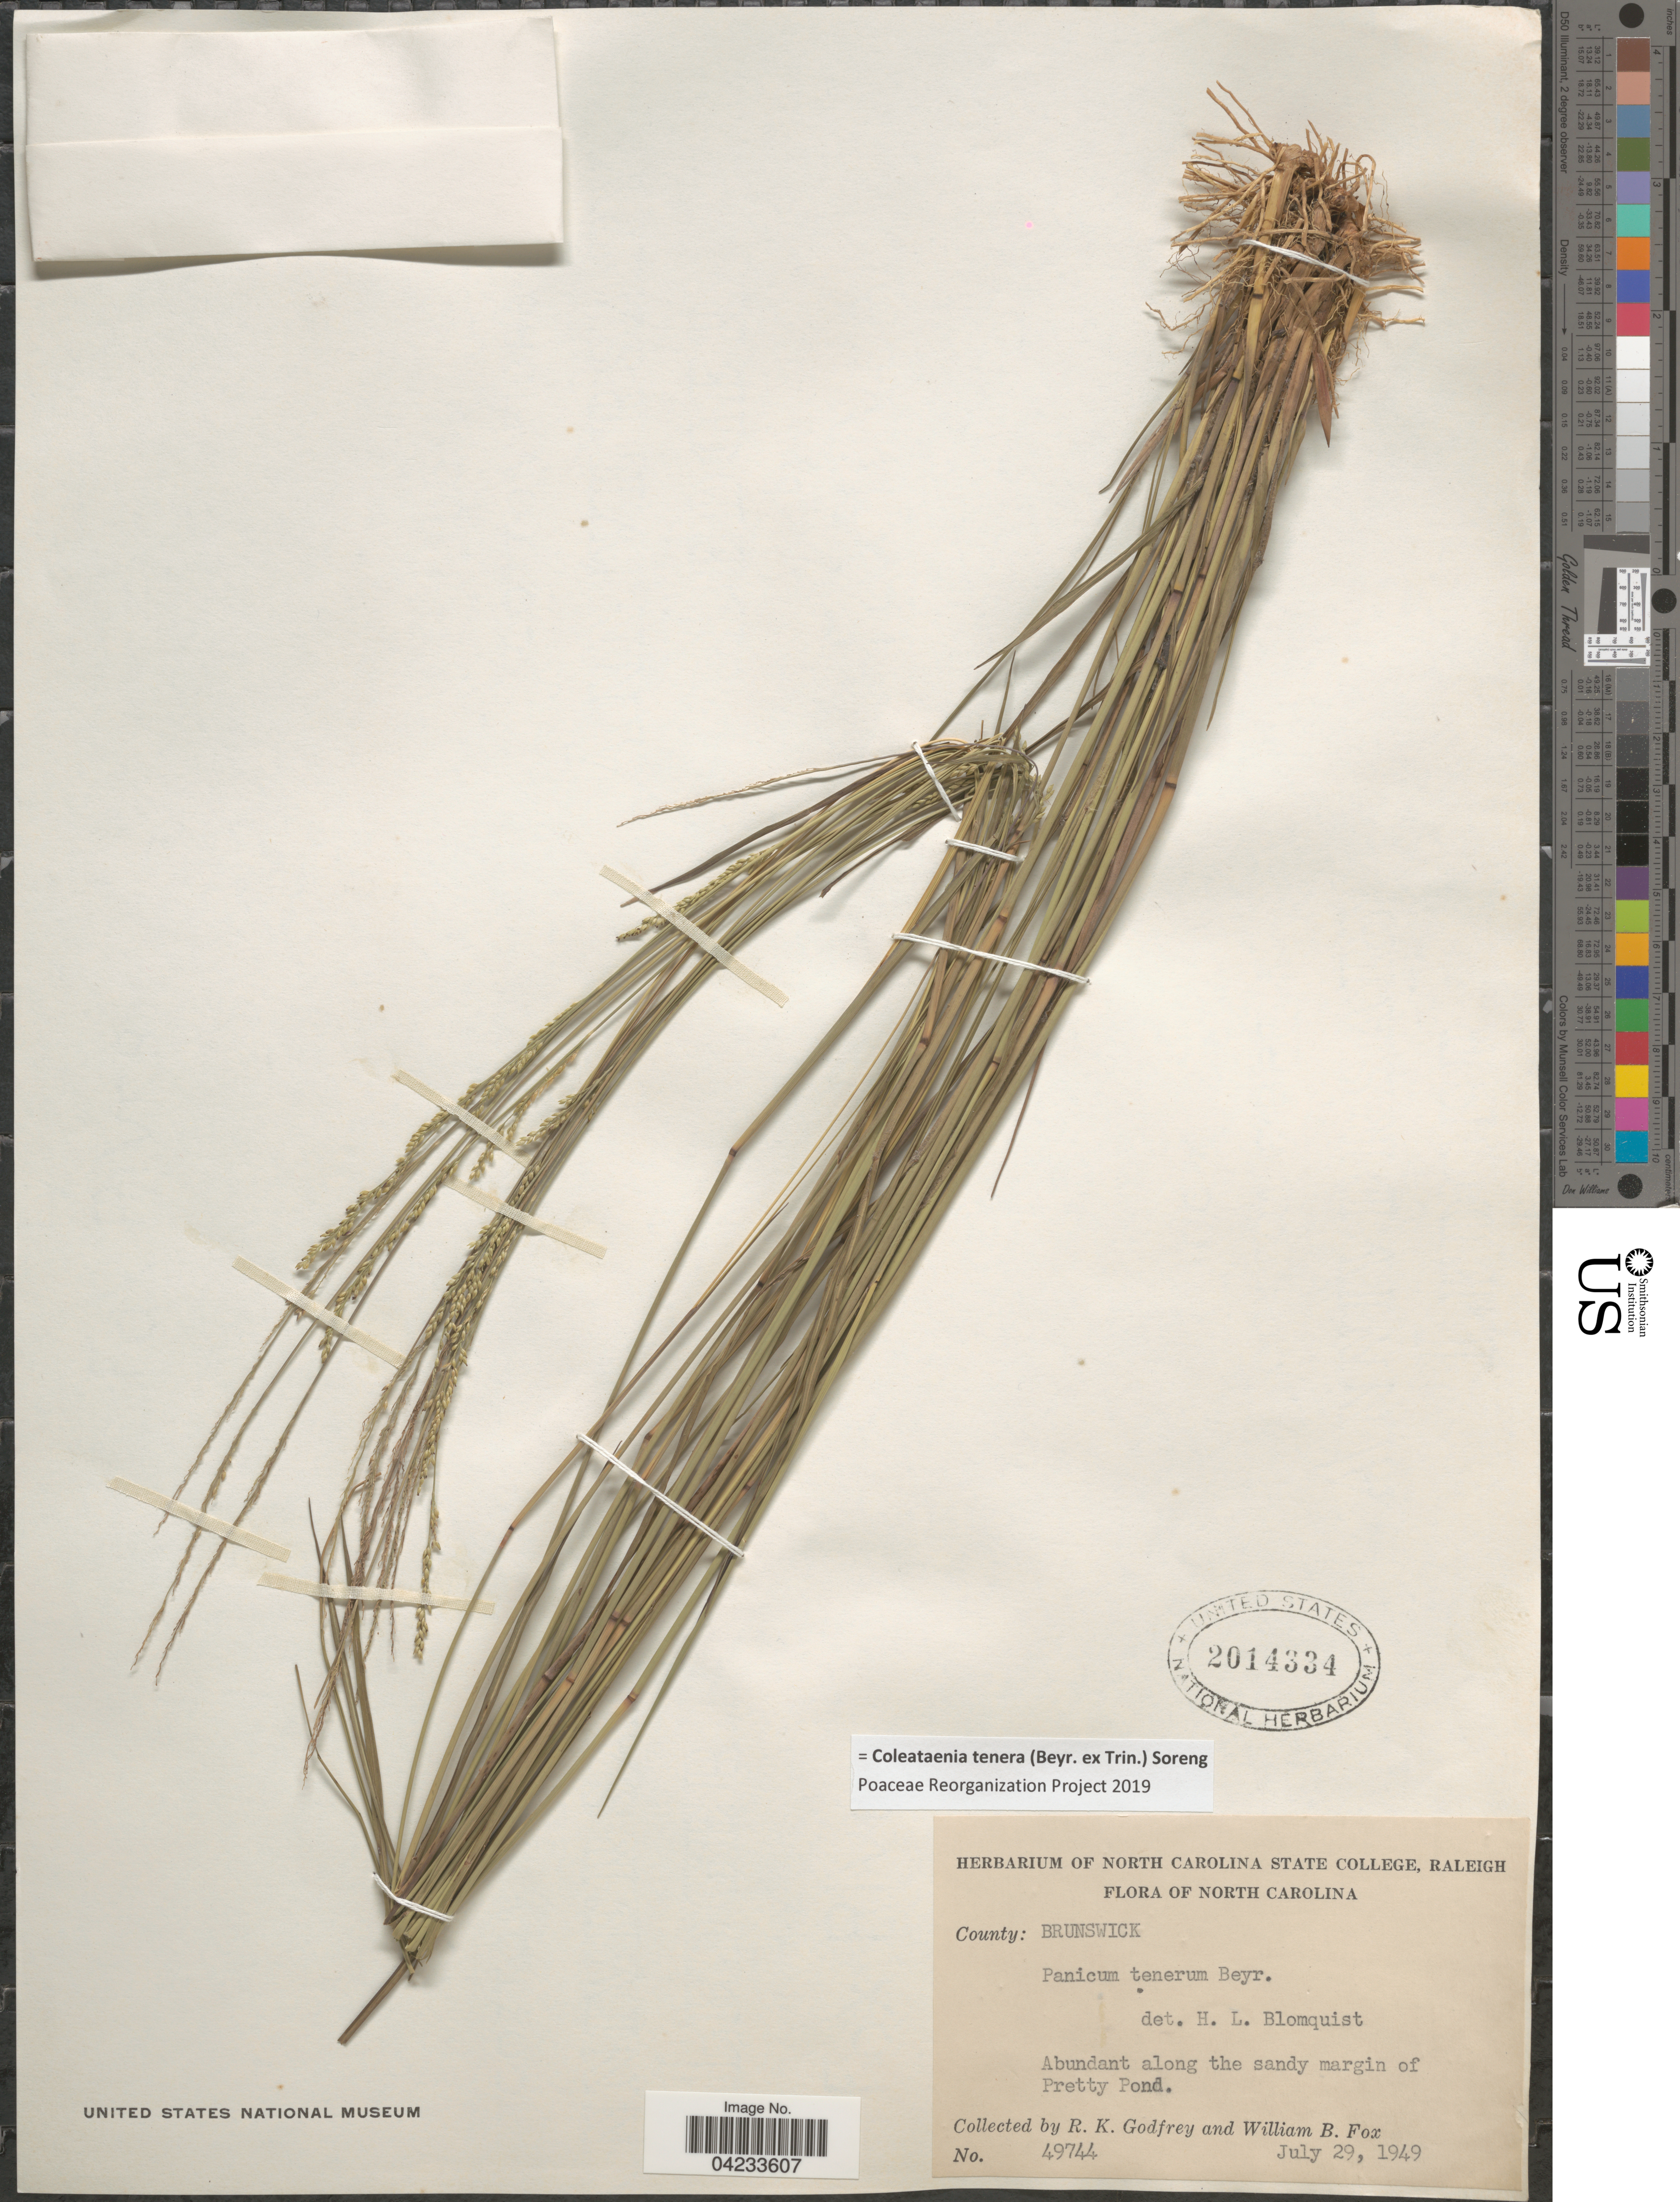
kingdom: Plantae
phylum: Tracheophyta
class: Liliopsida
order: Poales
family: Poaceae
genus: Coleataenia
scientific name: Coleataenia tenera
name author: (Beyr. ex Trin.) Soreng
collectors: R. K. Godfrey & W. B. Fox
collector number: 49744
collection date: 1949-07-29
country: United States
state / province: North Carolina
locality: County: Brunswick. Abundant along the sandy margin of Pretty Pond.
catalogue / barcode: US 2014334